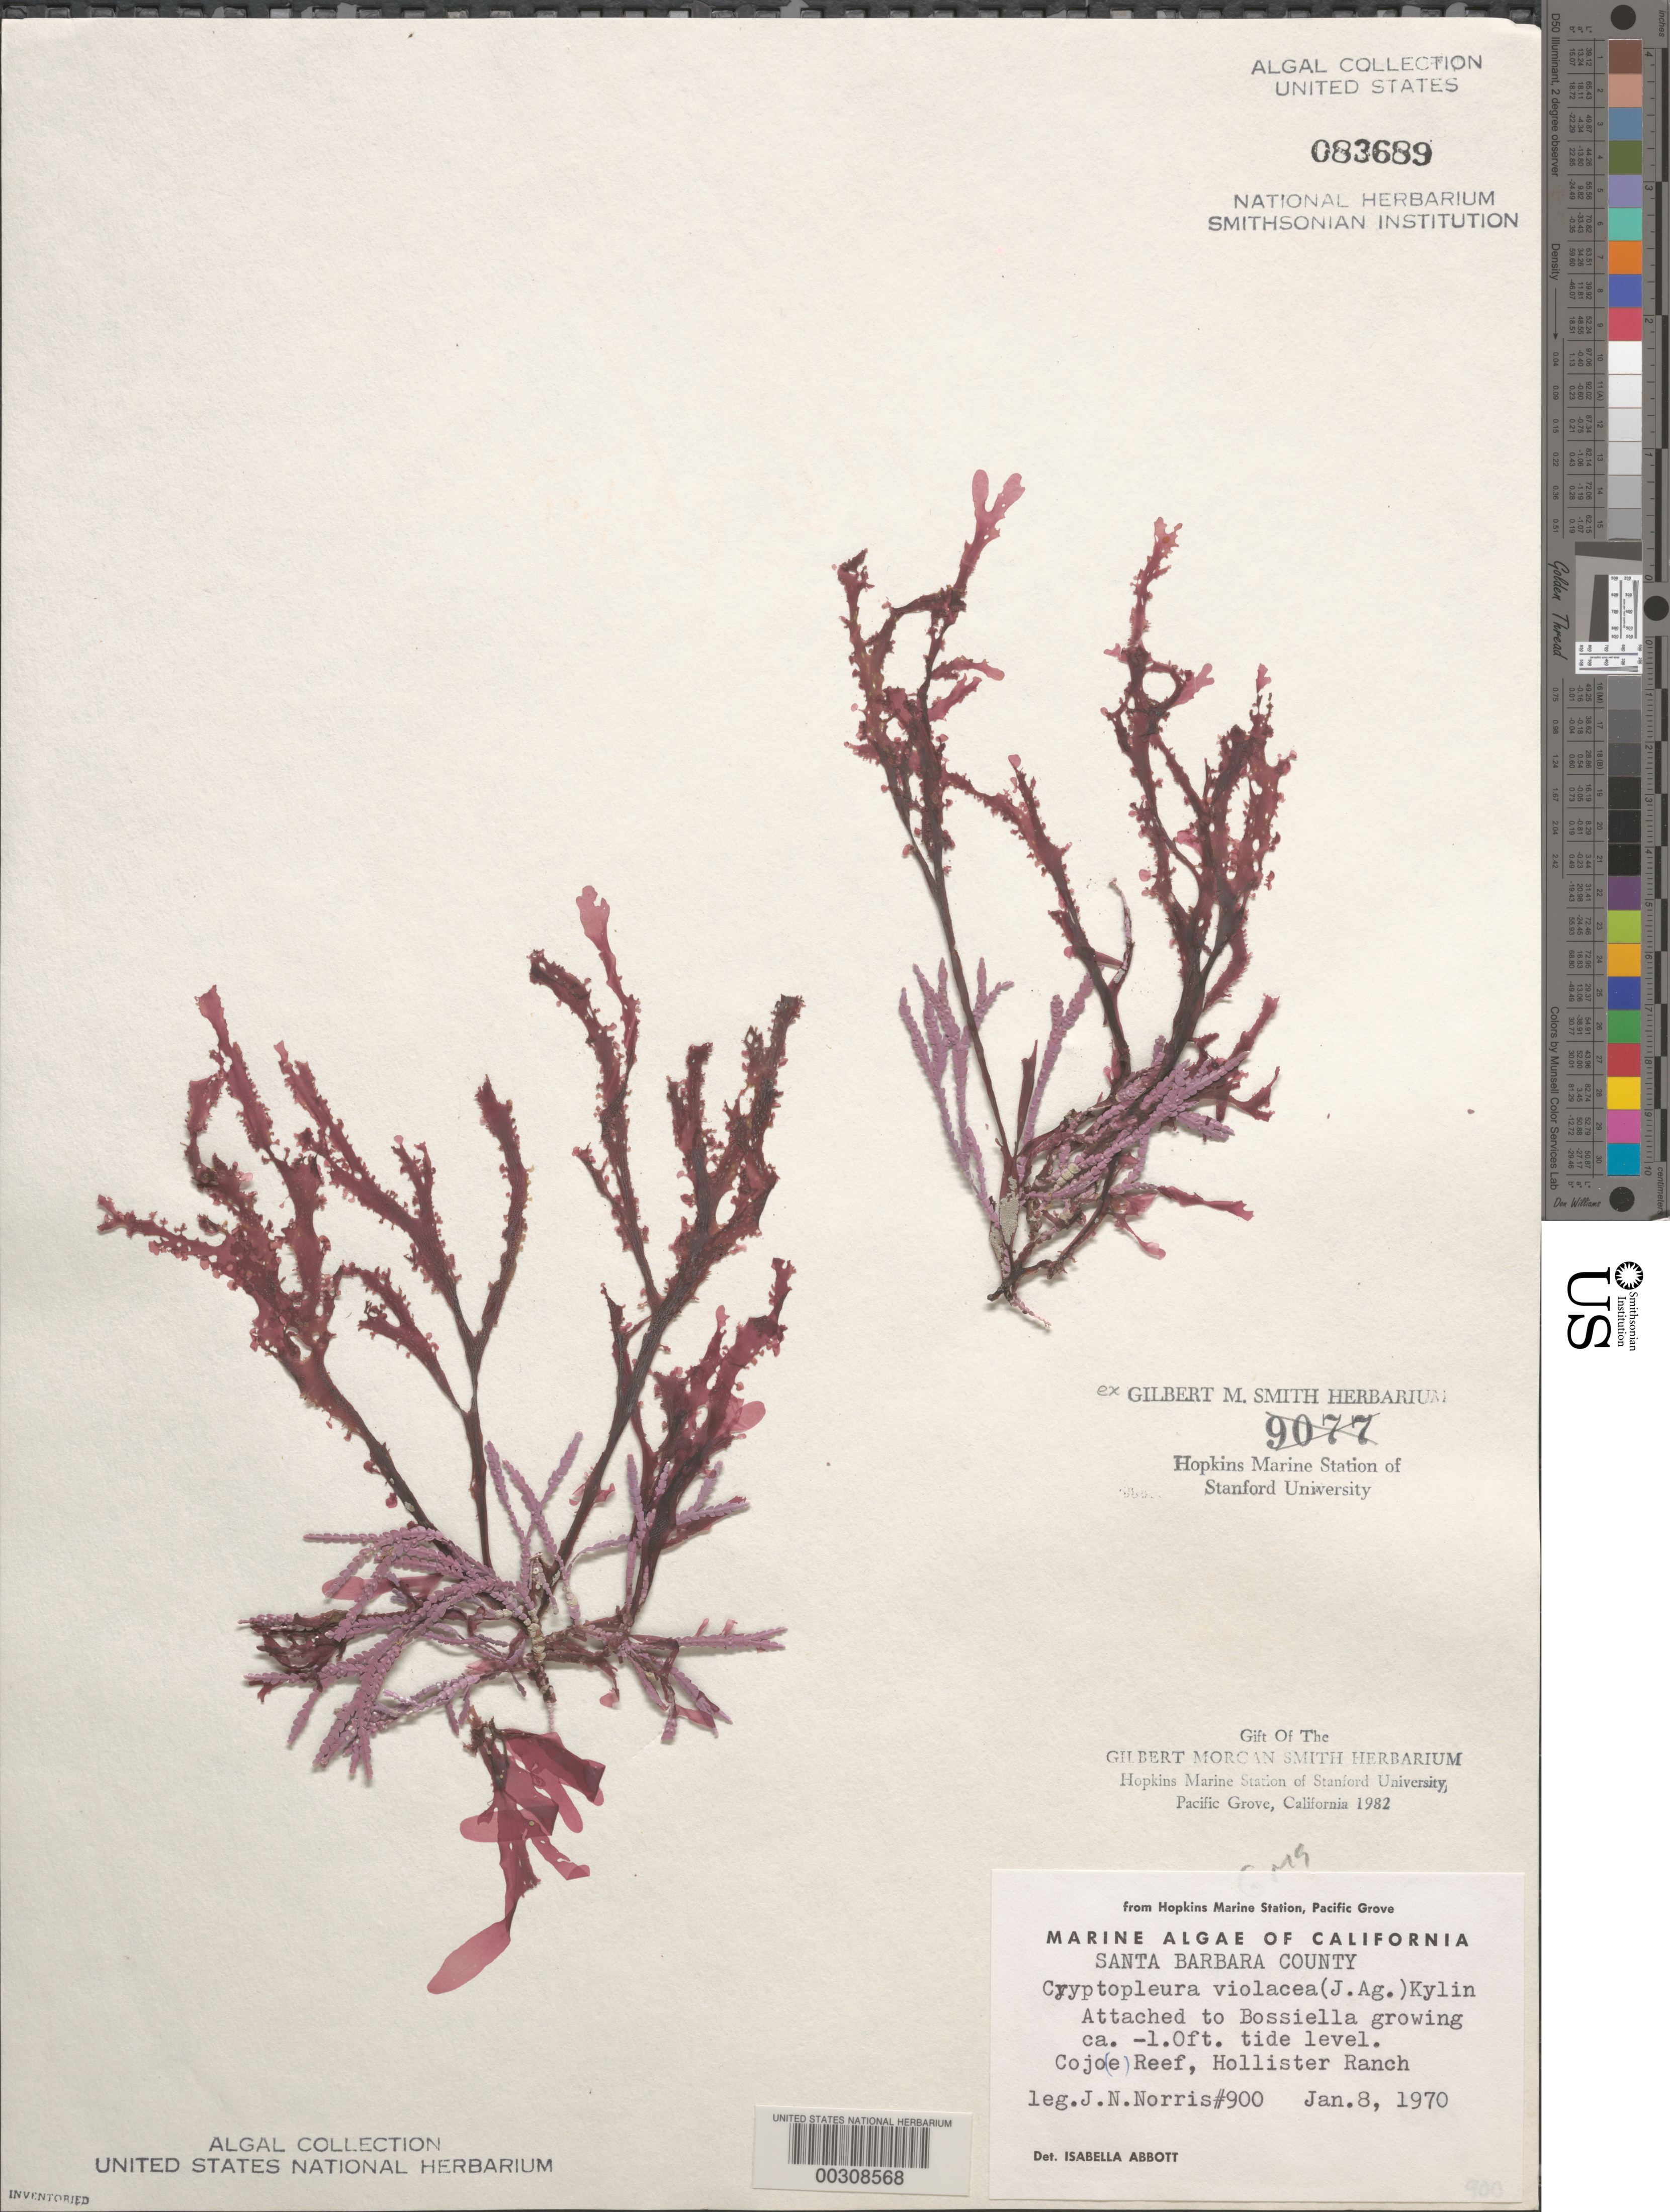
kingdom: Plantae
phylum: Rhodophyta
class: Florideophyceae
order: Ceramiales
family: Delesseriaceae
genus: Cryptopleura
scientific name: Cryptopleura violacea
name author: (J. Ag.) Kylin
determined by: Abbott, Isabella A.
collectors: J. N. Norris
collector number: JN-900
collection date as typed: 08 Jan 1970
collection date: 1970-01-08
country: United States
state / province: California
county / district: Santa Barbara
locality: Cojo Reef, Hollister Ranch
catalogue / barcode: US 83689